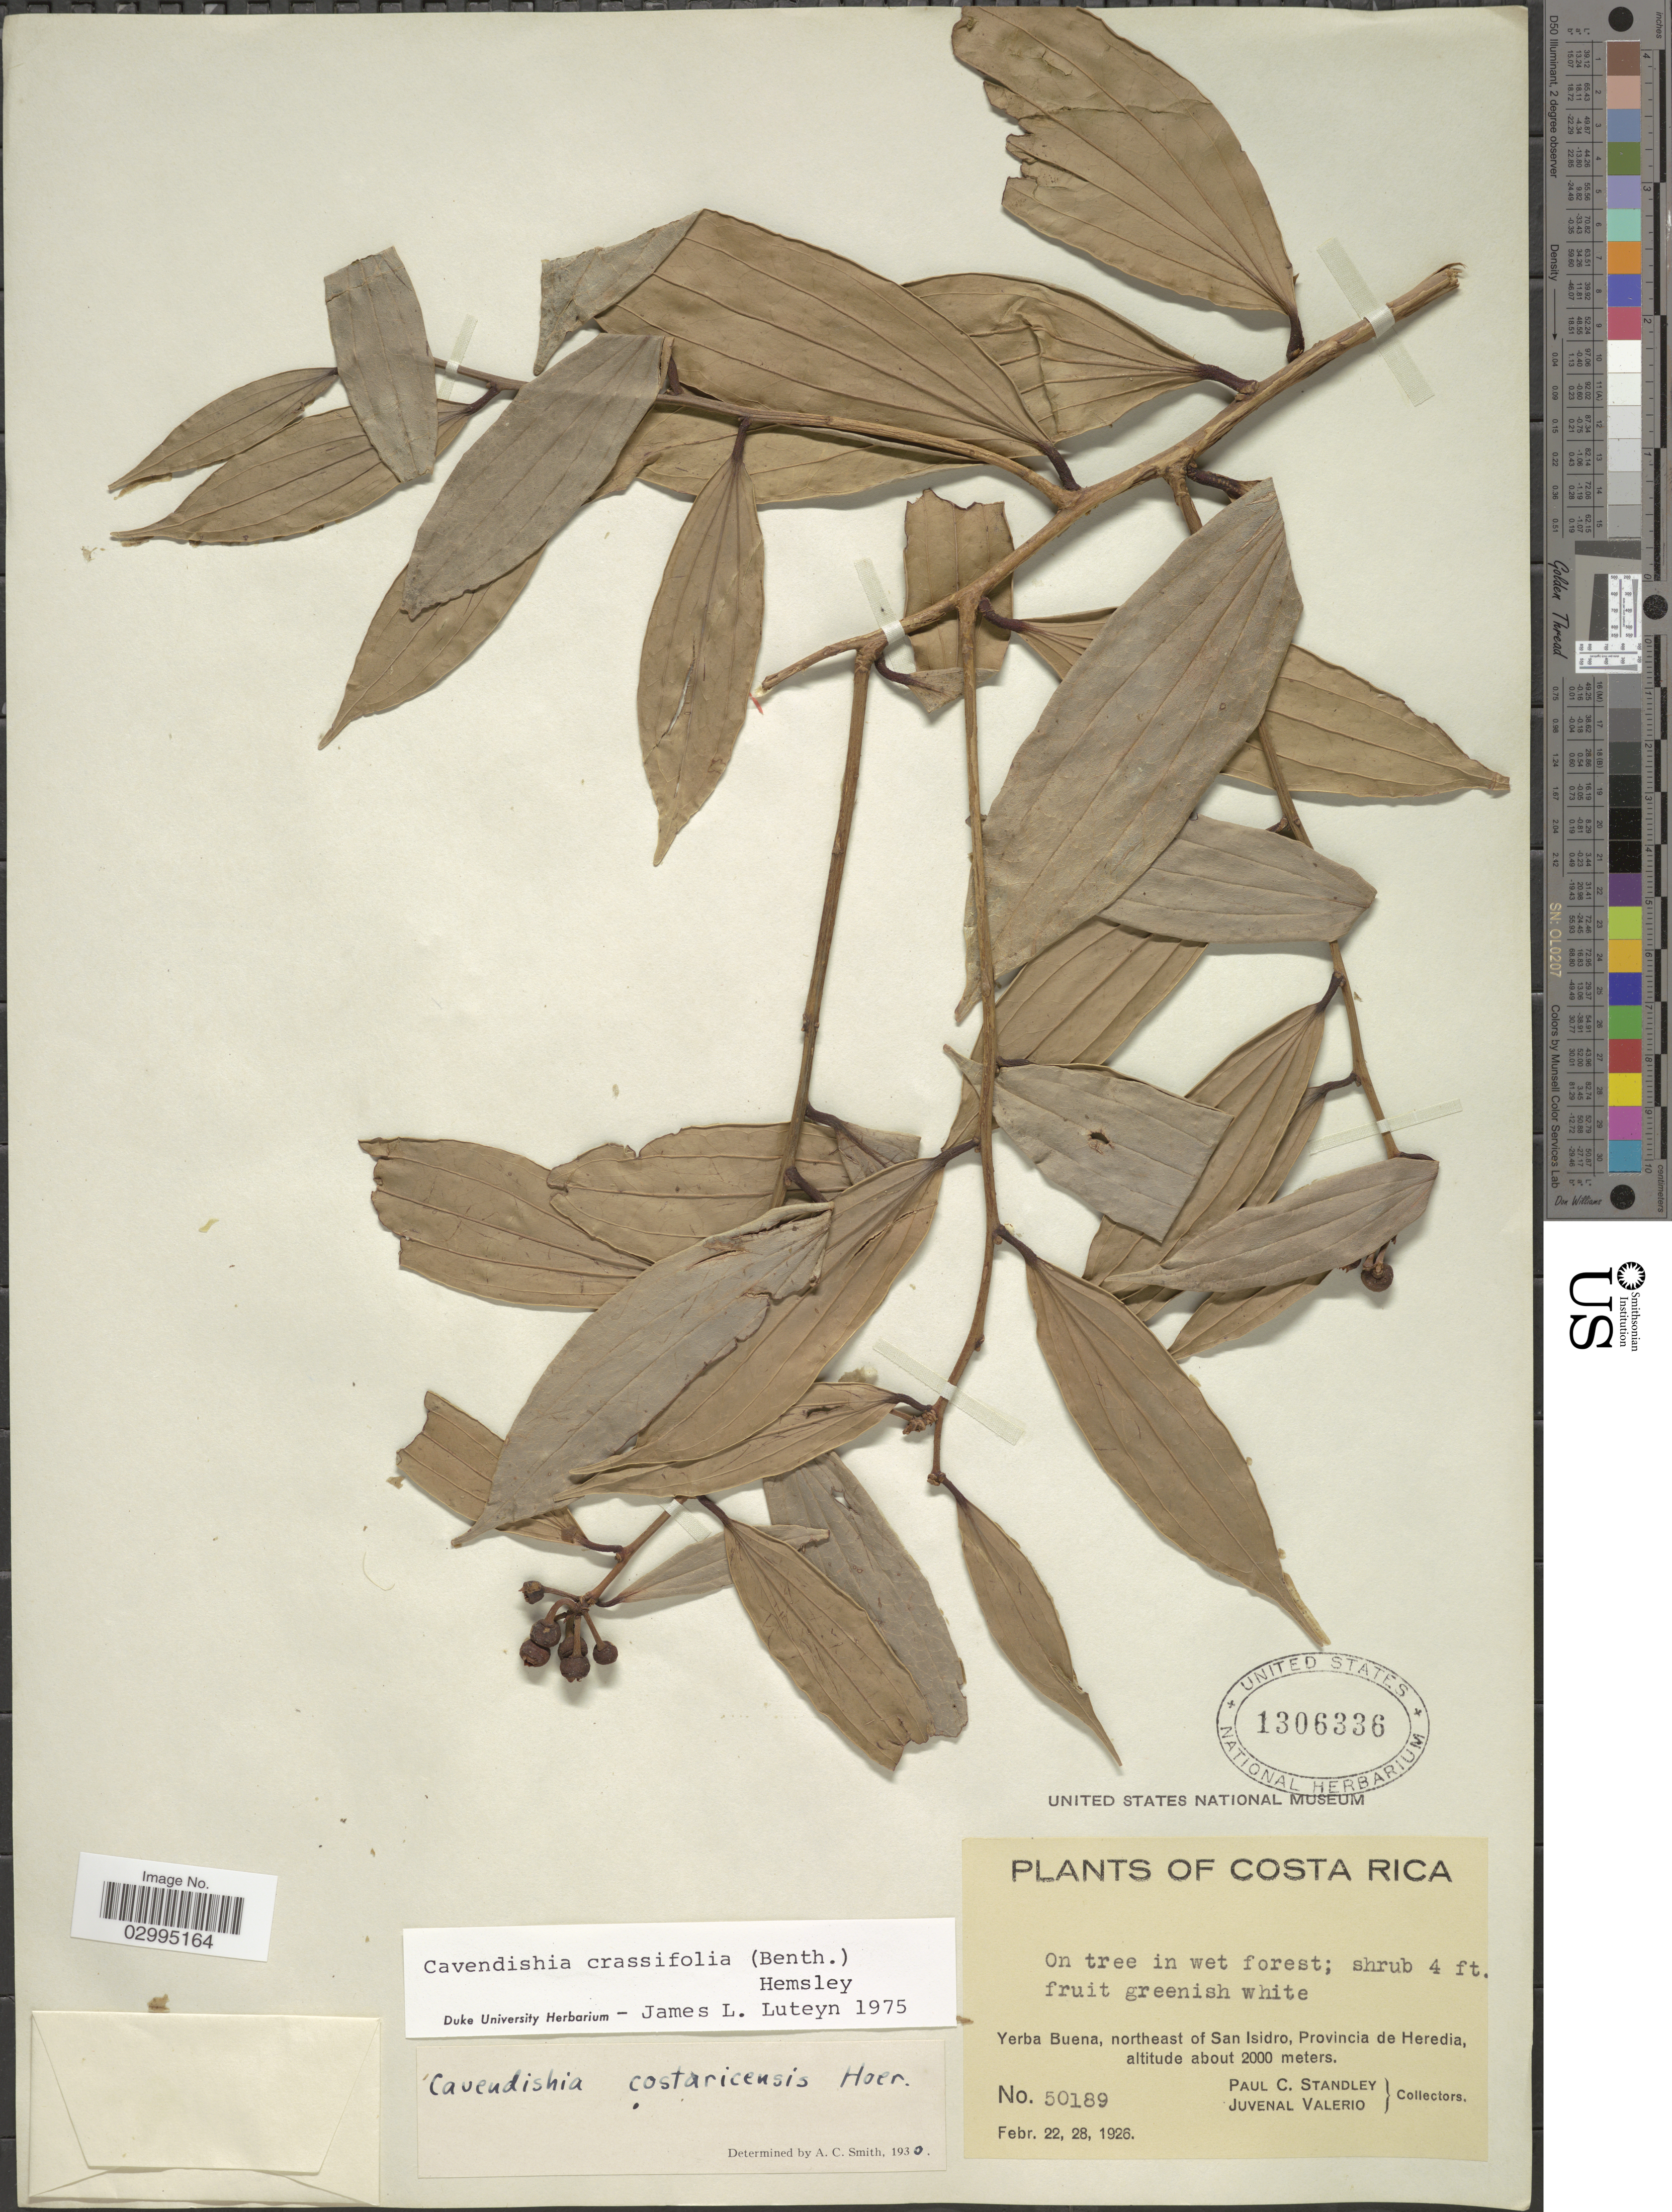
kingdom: Plantae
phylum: Tracheophyta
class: Magnoliopsida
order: Ericales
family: Ericaceae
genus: Cavendishia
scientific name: Cavendishia crassifolia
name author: (Benth.) Hemsl.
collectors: P. C. Standley & J. Valerio R.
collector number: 50189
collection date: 1926-02-20/1926-02-28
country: Costa Rica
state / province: Heredia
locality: Yerba Buena, northeast of San Isidro, Provincia de Heredia.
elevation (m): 2000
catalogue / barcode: US 1306336